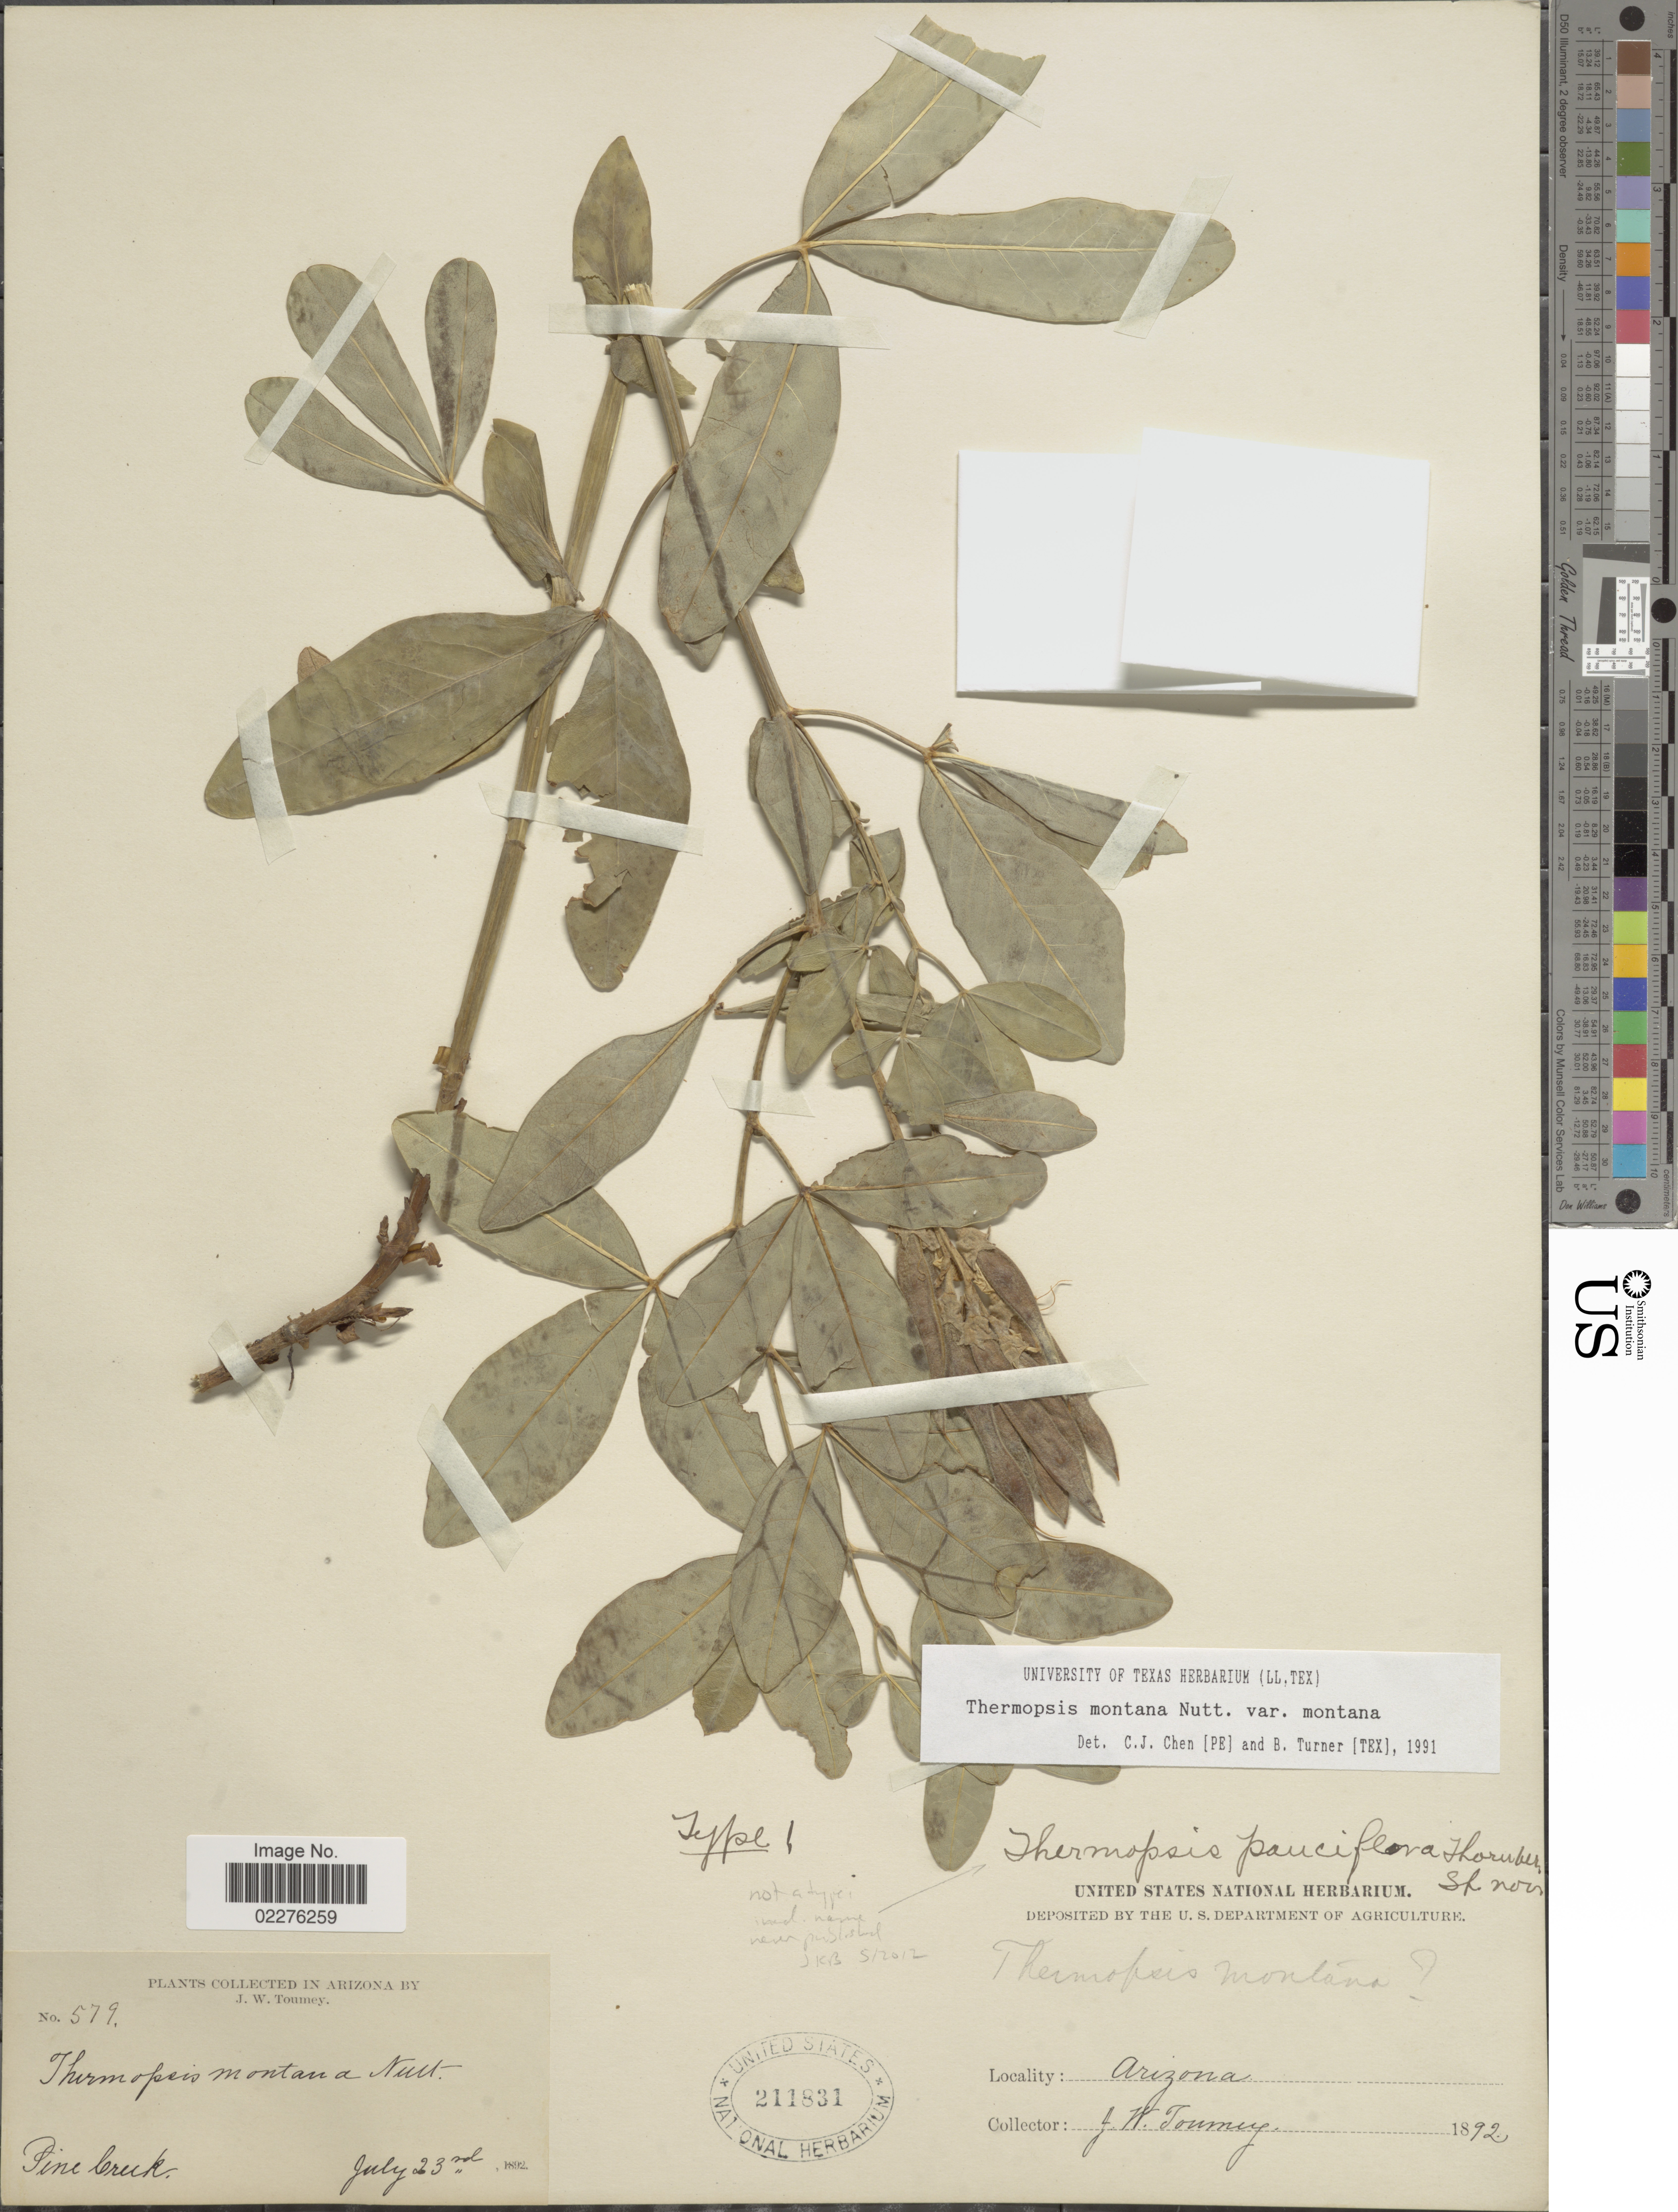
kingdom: Plantae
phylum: Tracheophyta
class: Magnoliopsida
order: Fabales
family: Fabaceae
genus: Thermopsis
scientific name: Thermopsis montana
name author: Nutt.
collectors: J. Tourney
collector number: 579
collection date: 1892-07-23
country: United States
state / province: Arizona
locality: Pine Creek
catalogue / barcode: US 211831